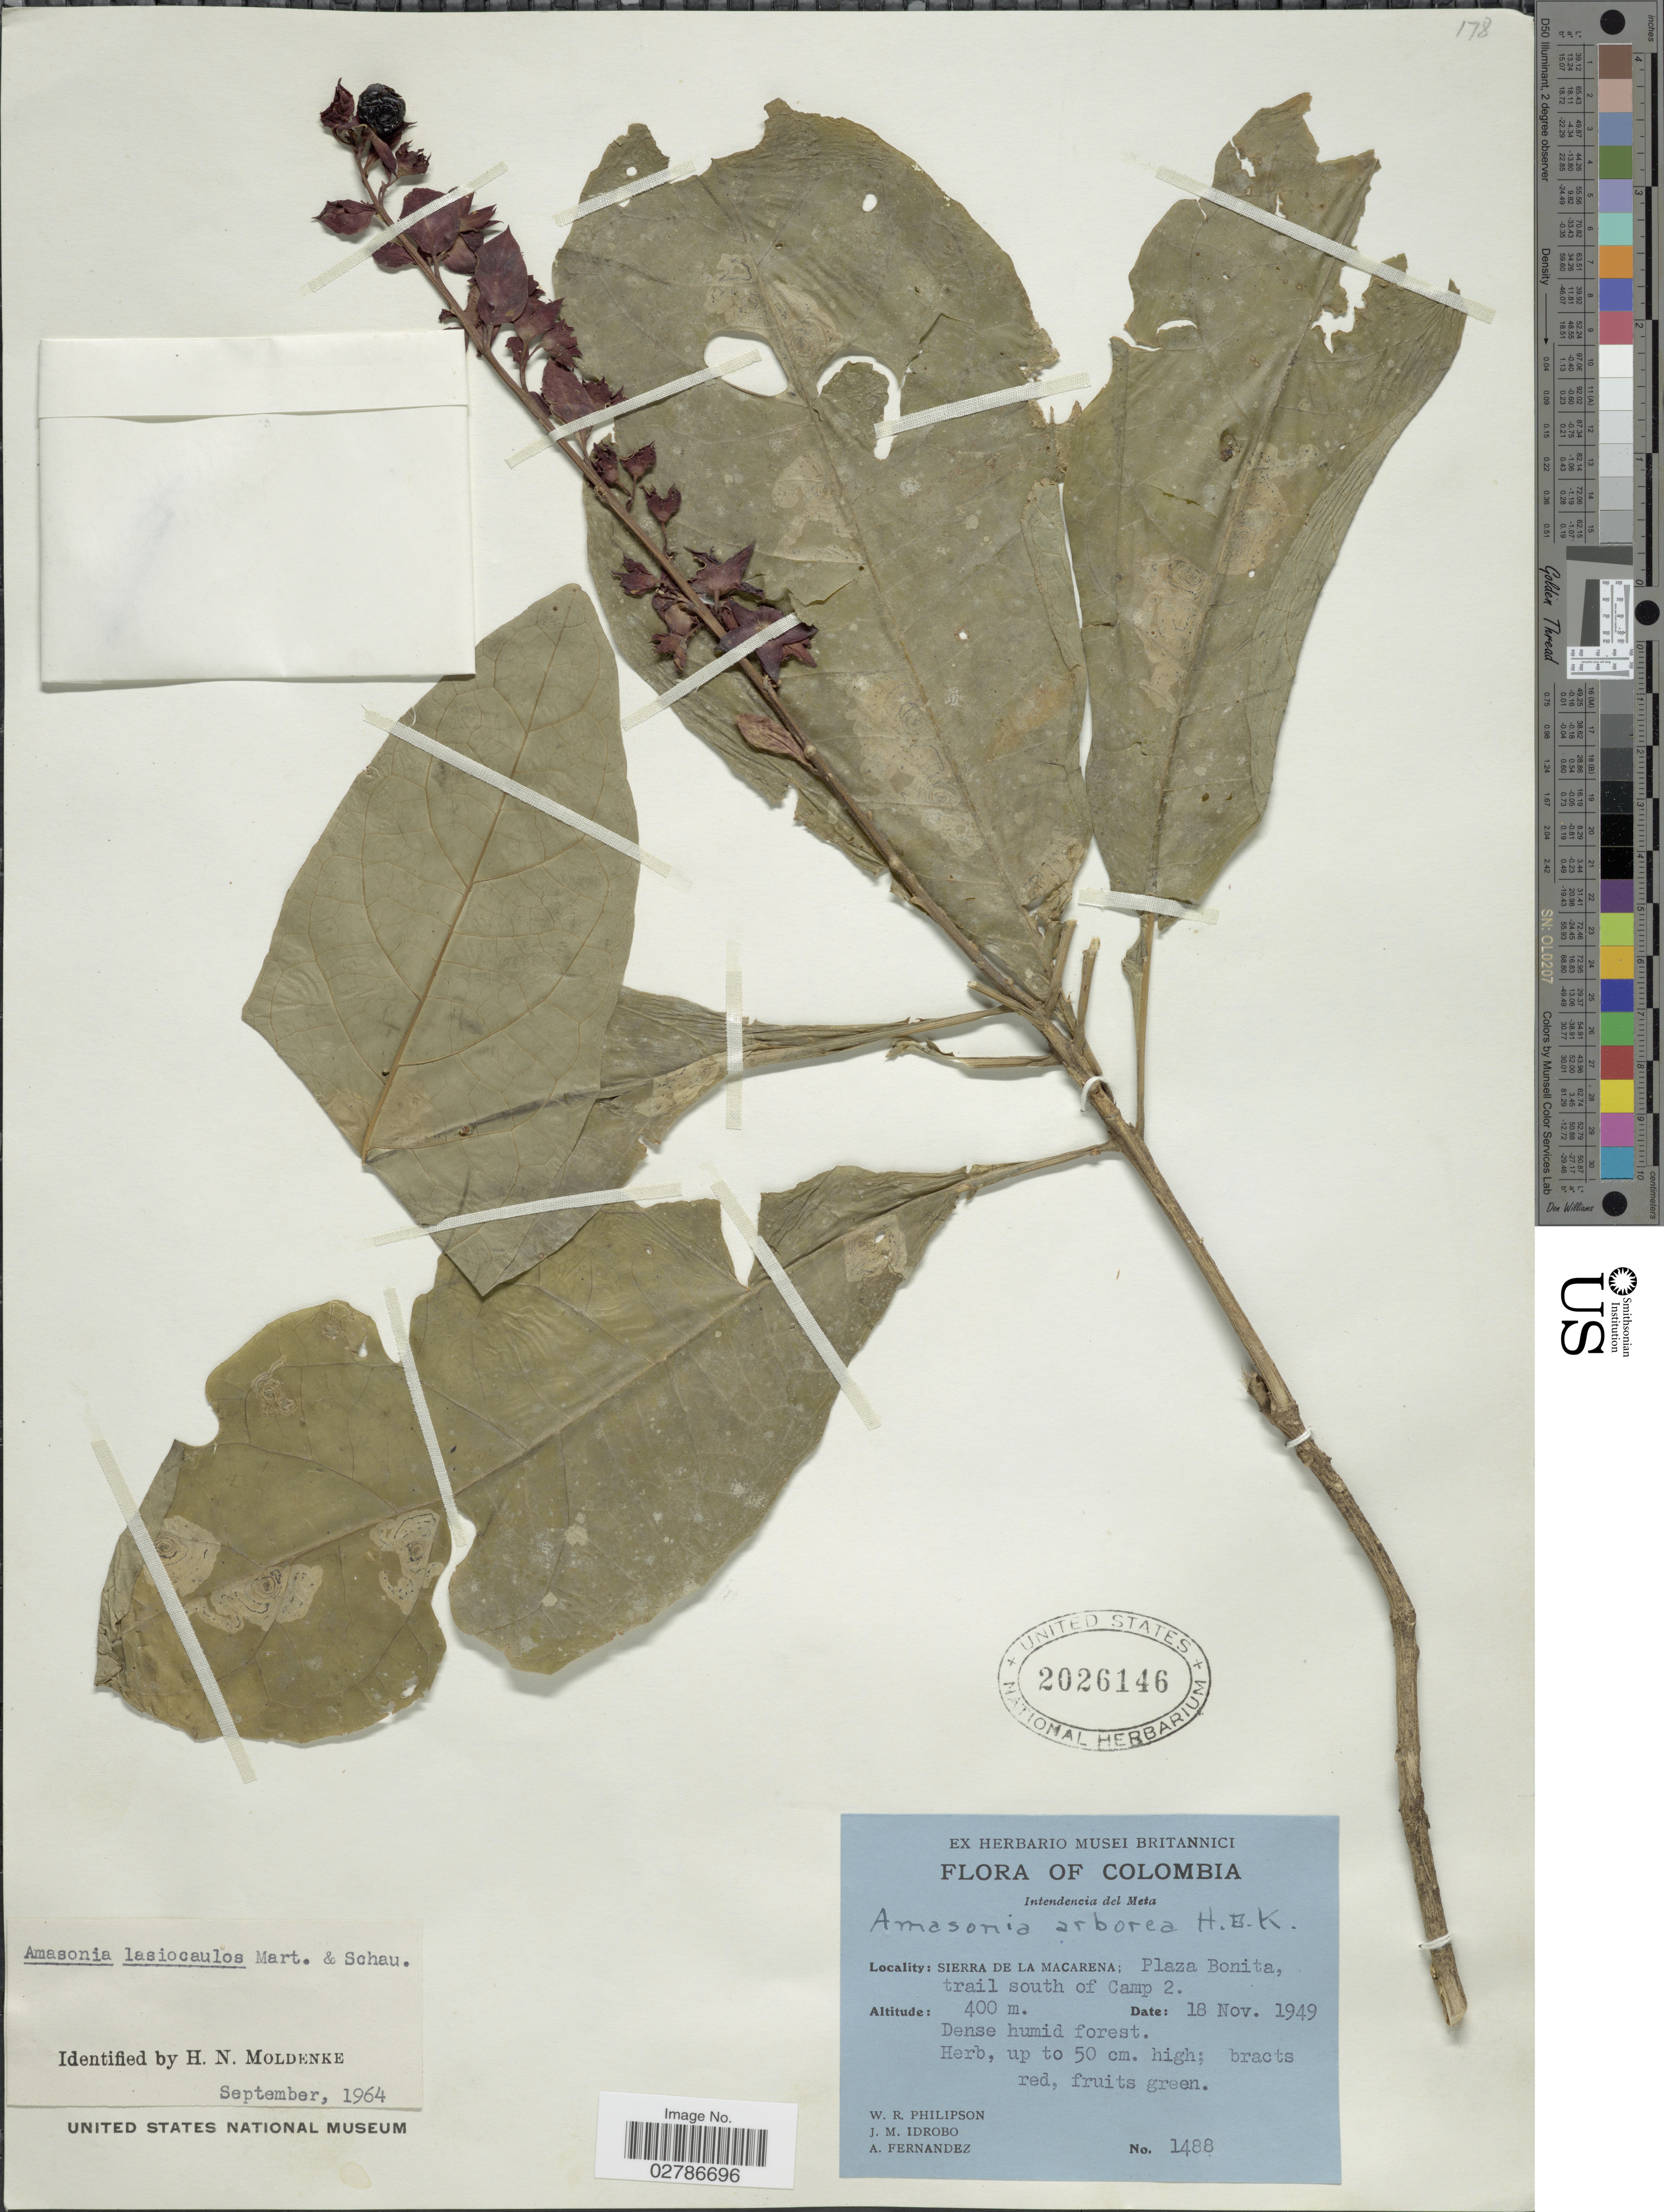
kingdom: Plantae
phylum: Tracheophyta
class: Magnoliopsida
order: Lamiales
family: Lamiaceae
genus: Amasonia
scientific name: Amasonia lasiocaulos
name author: Mart. & Schauer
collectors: W. R. Philipson, J. M. Idrobo & A. Fernandez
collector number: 1488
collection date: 1949-11-18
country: Colombia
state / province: Meta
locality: Intendencia del Meta. Sierra de la Macarena: Plaza Bonita, trail south of Camp 2.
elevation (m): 400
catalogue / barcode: US 2026146